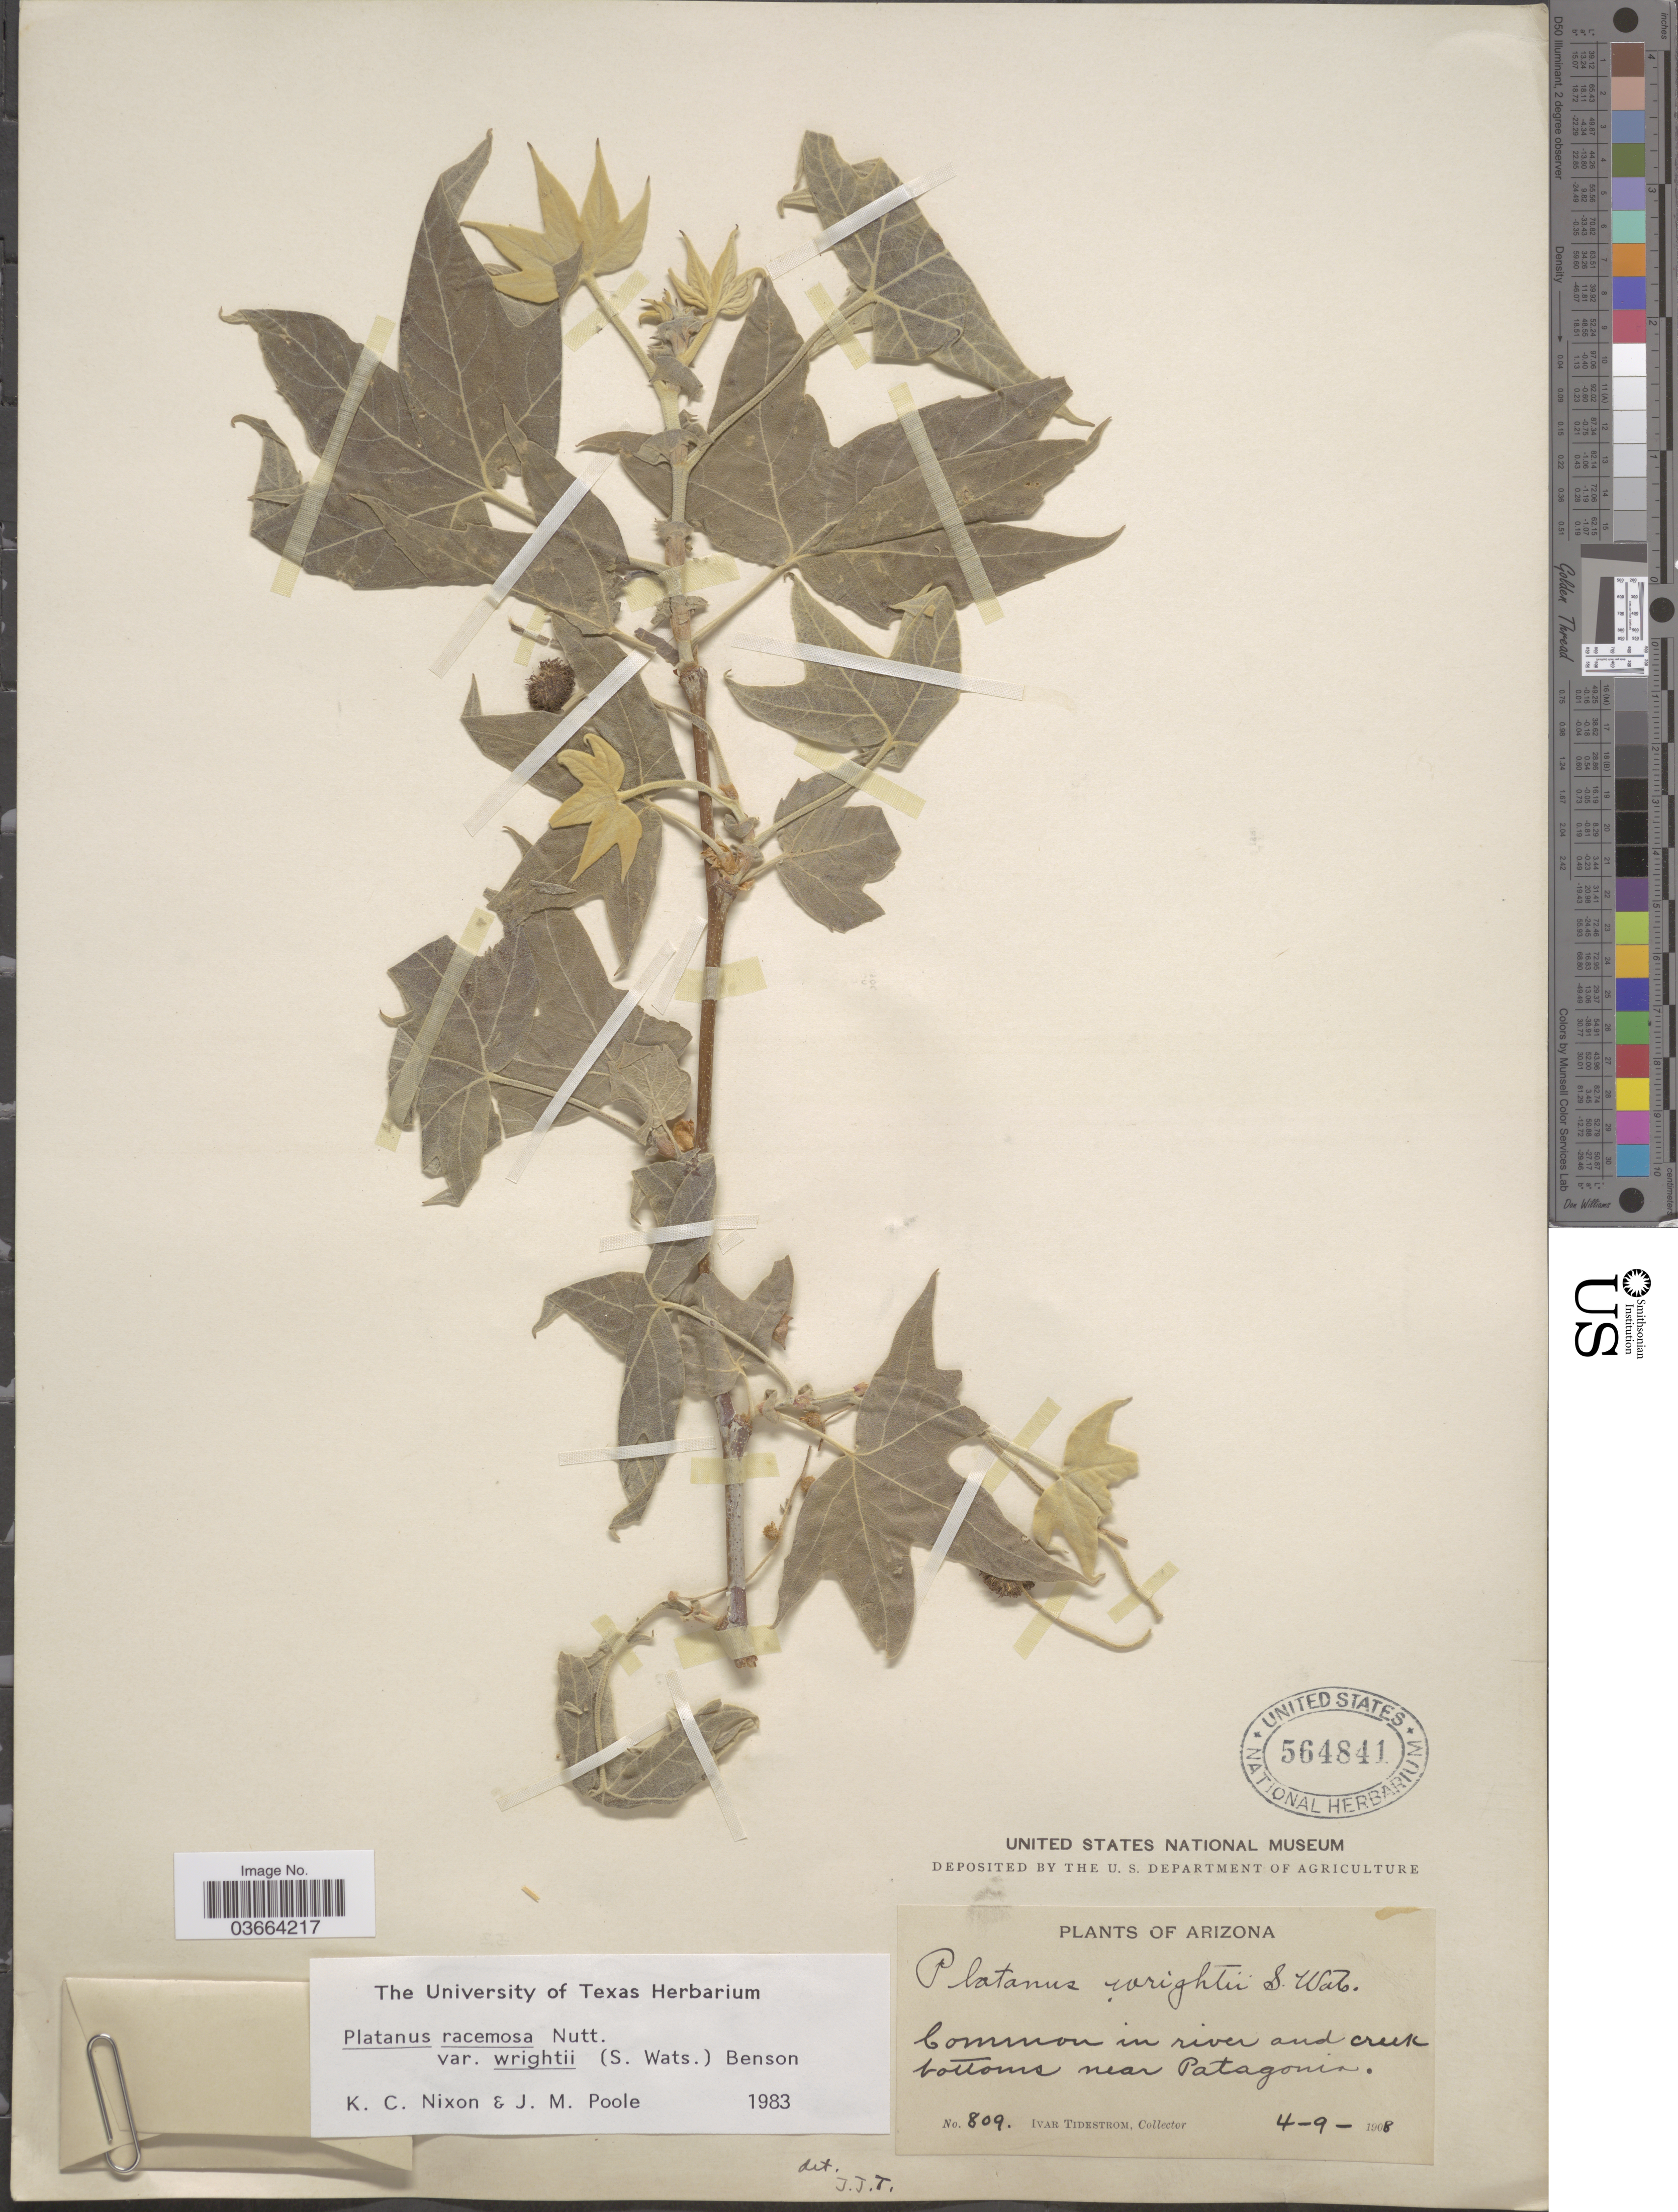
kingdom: Plantae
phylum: Tracheophyta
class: Magnoliopsida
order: Proteales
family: Platanaceae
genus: Platanus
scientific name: Platanus racemosa var. wrightii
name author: (S. Watson) L.D. Benson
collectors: I. F. Tidestrom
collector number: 809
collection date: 1908-04-09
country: United States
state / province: Arizona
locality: Common in river and creek bottoms near Patagonia.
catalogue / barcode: US 564841